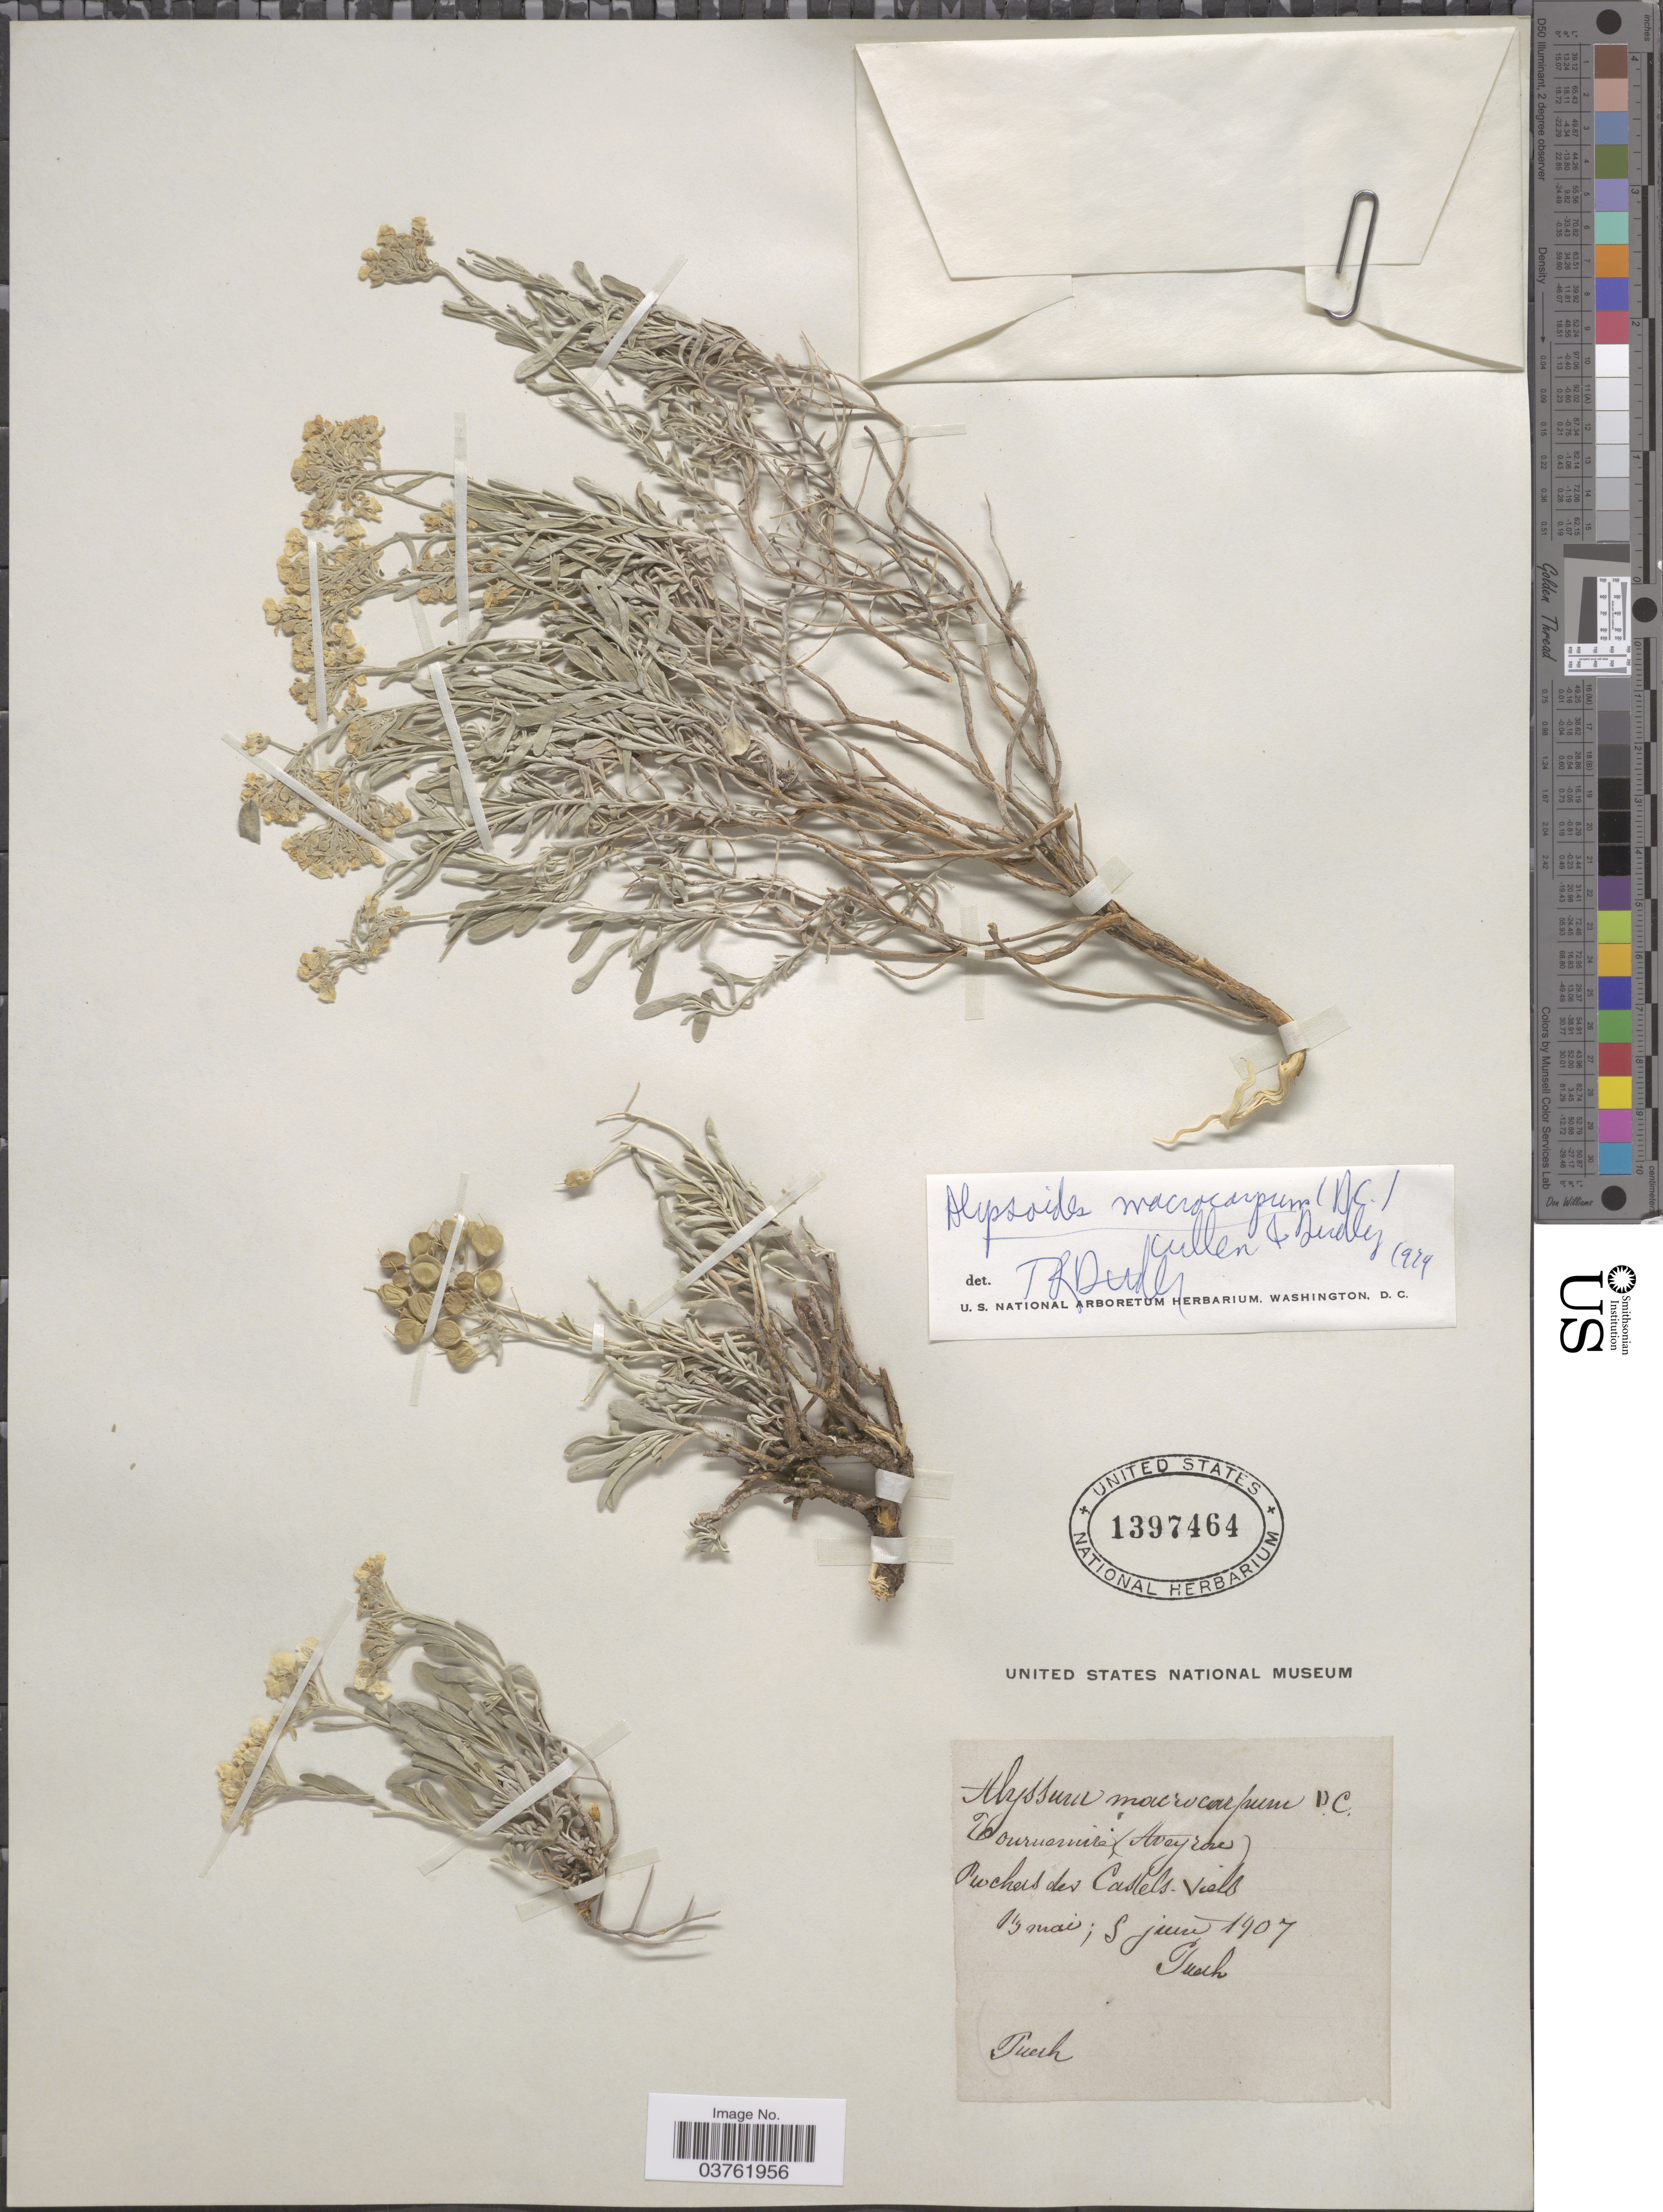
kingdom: Plantae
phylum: Tracheophyta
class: Magnoliopsida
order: Brassicales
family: Brassicaceae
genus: Alyssum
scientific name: Alyssum macrocarpum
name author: DC.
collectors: Tuerk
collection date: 1907-05-19/1907-06-08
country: France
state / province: Occitanie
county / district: Aveyron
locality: Tournemire (Aveyron) Rochers des Castels-Viels [interpreted].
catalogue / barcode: US 1397464